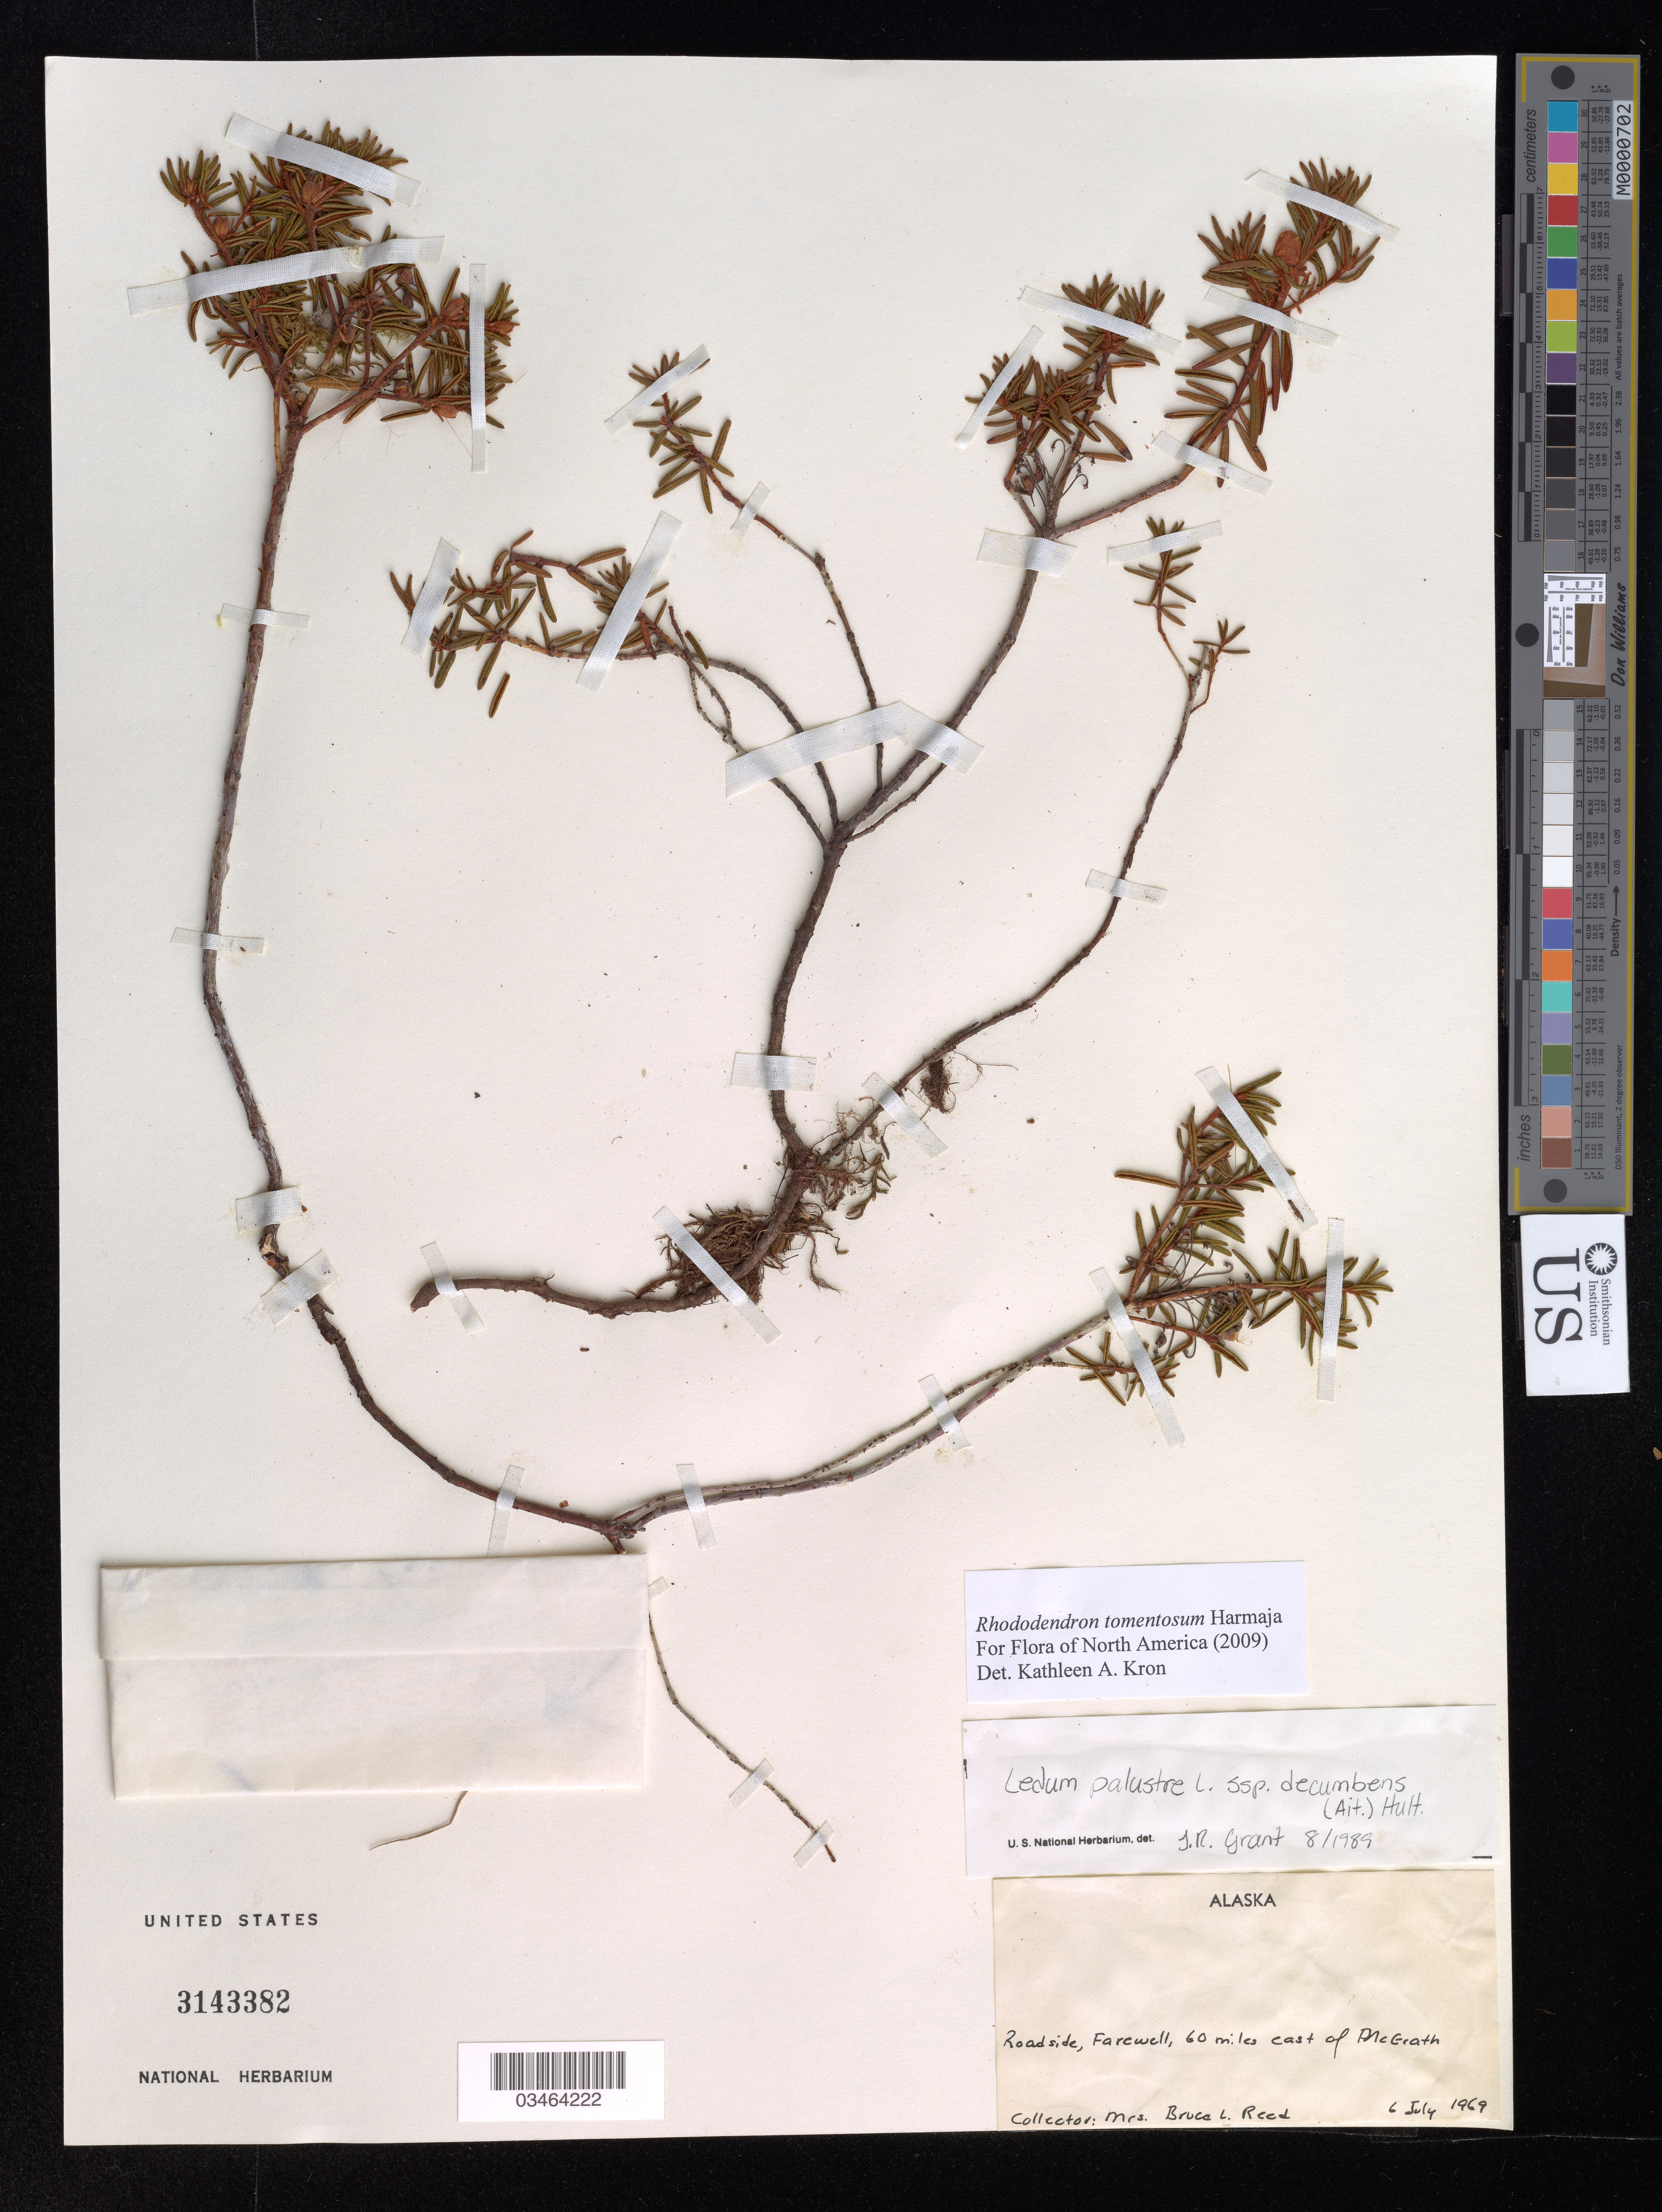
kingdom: Plantae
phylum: Tracheophyta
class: Magnoliopsida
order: Ericales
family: Ericaceae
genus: Rhododendron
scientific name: Rhododendron tomentosum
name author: Harmaja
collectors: B. Reed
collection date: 1969-07-06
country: United States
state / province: Alaska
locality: Roadside, Farewell, 60 miles east of McGrath.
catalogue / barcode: US 3143382